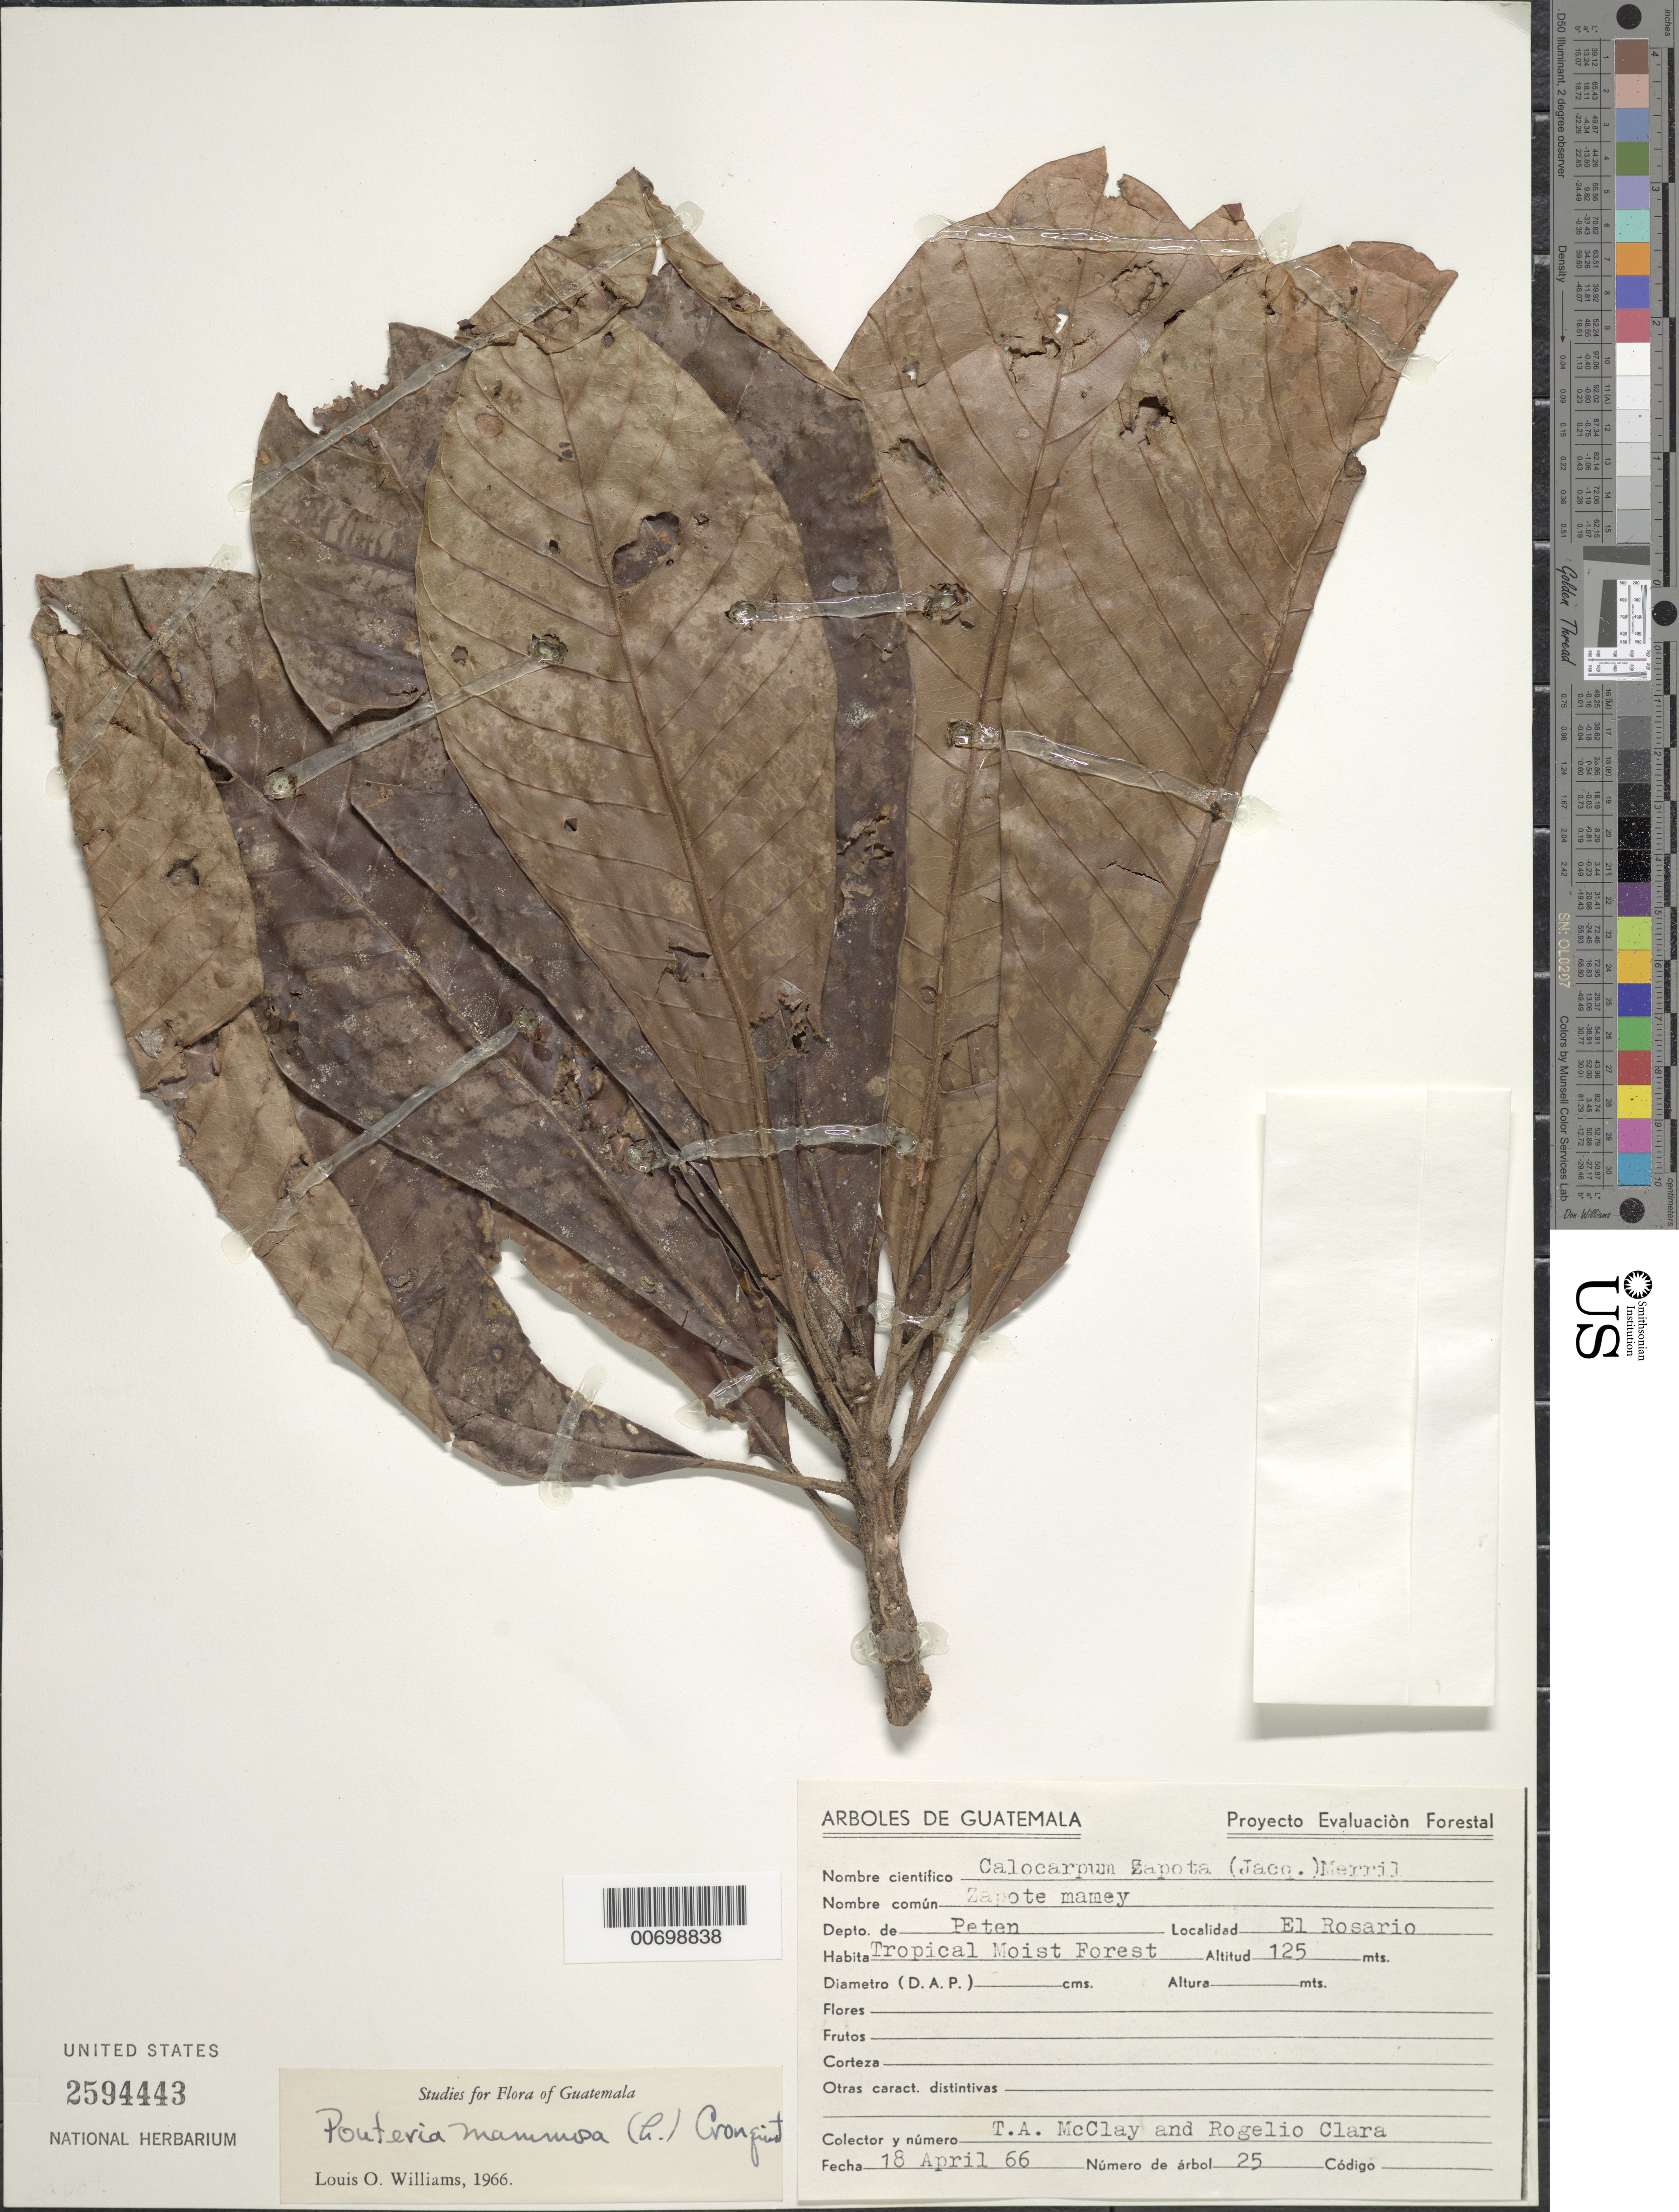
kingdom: Plantae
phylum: Tracheophyta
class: Magnoliopsida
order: Ericales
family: Sapotaceae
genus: Pouteria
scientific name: Pouteria sapota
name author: (Jacq.) H.E. Moore & Stearn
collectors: T. McClay & R. Clara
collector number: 25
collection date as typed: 18 Apr 1966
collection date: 1966-04-18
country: Guatemala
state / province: El Petén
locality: El Rosario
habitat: Tropical moist forest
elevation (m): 125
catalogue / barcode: US 2594443